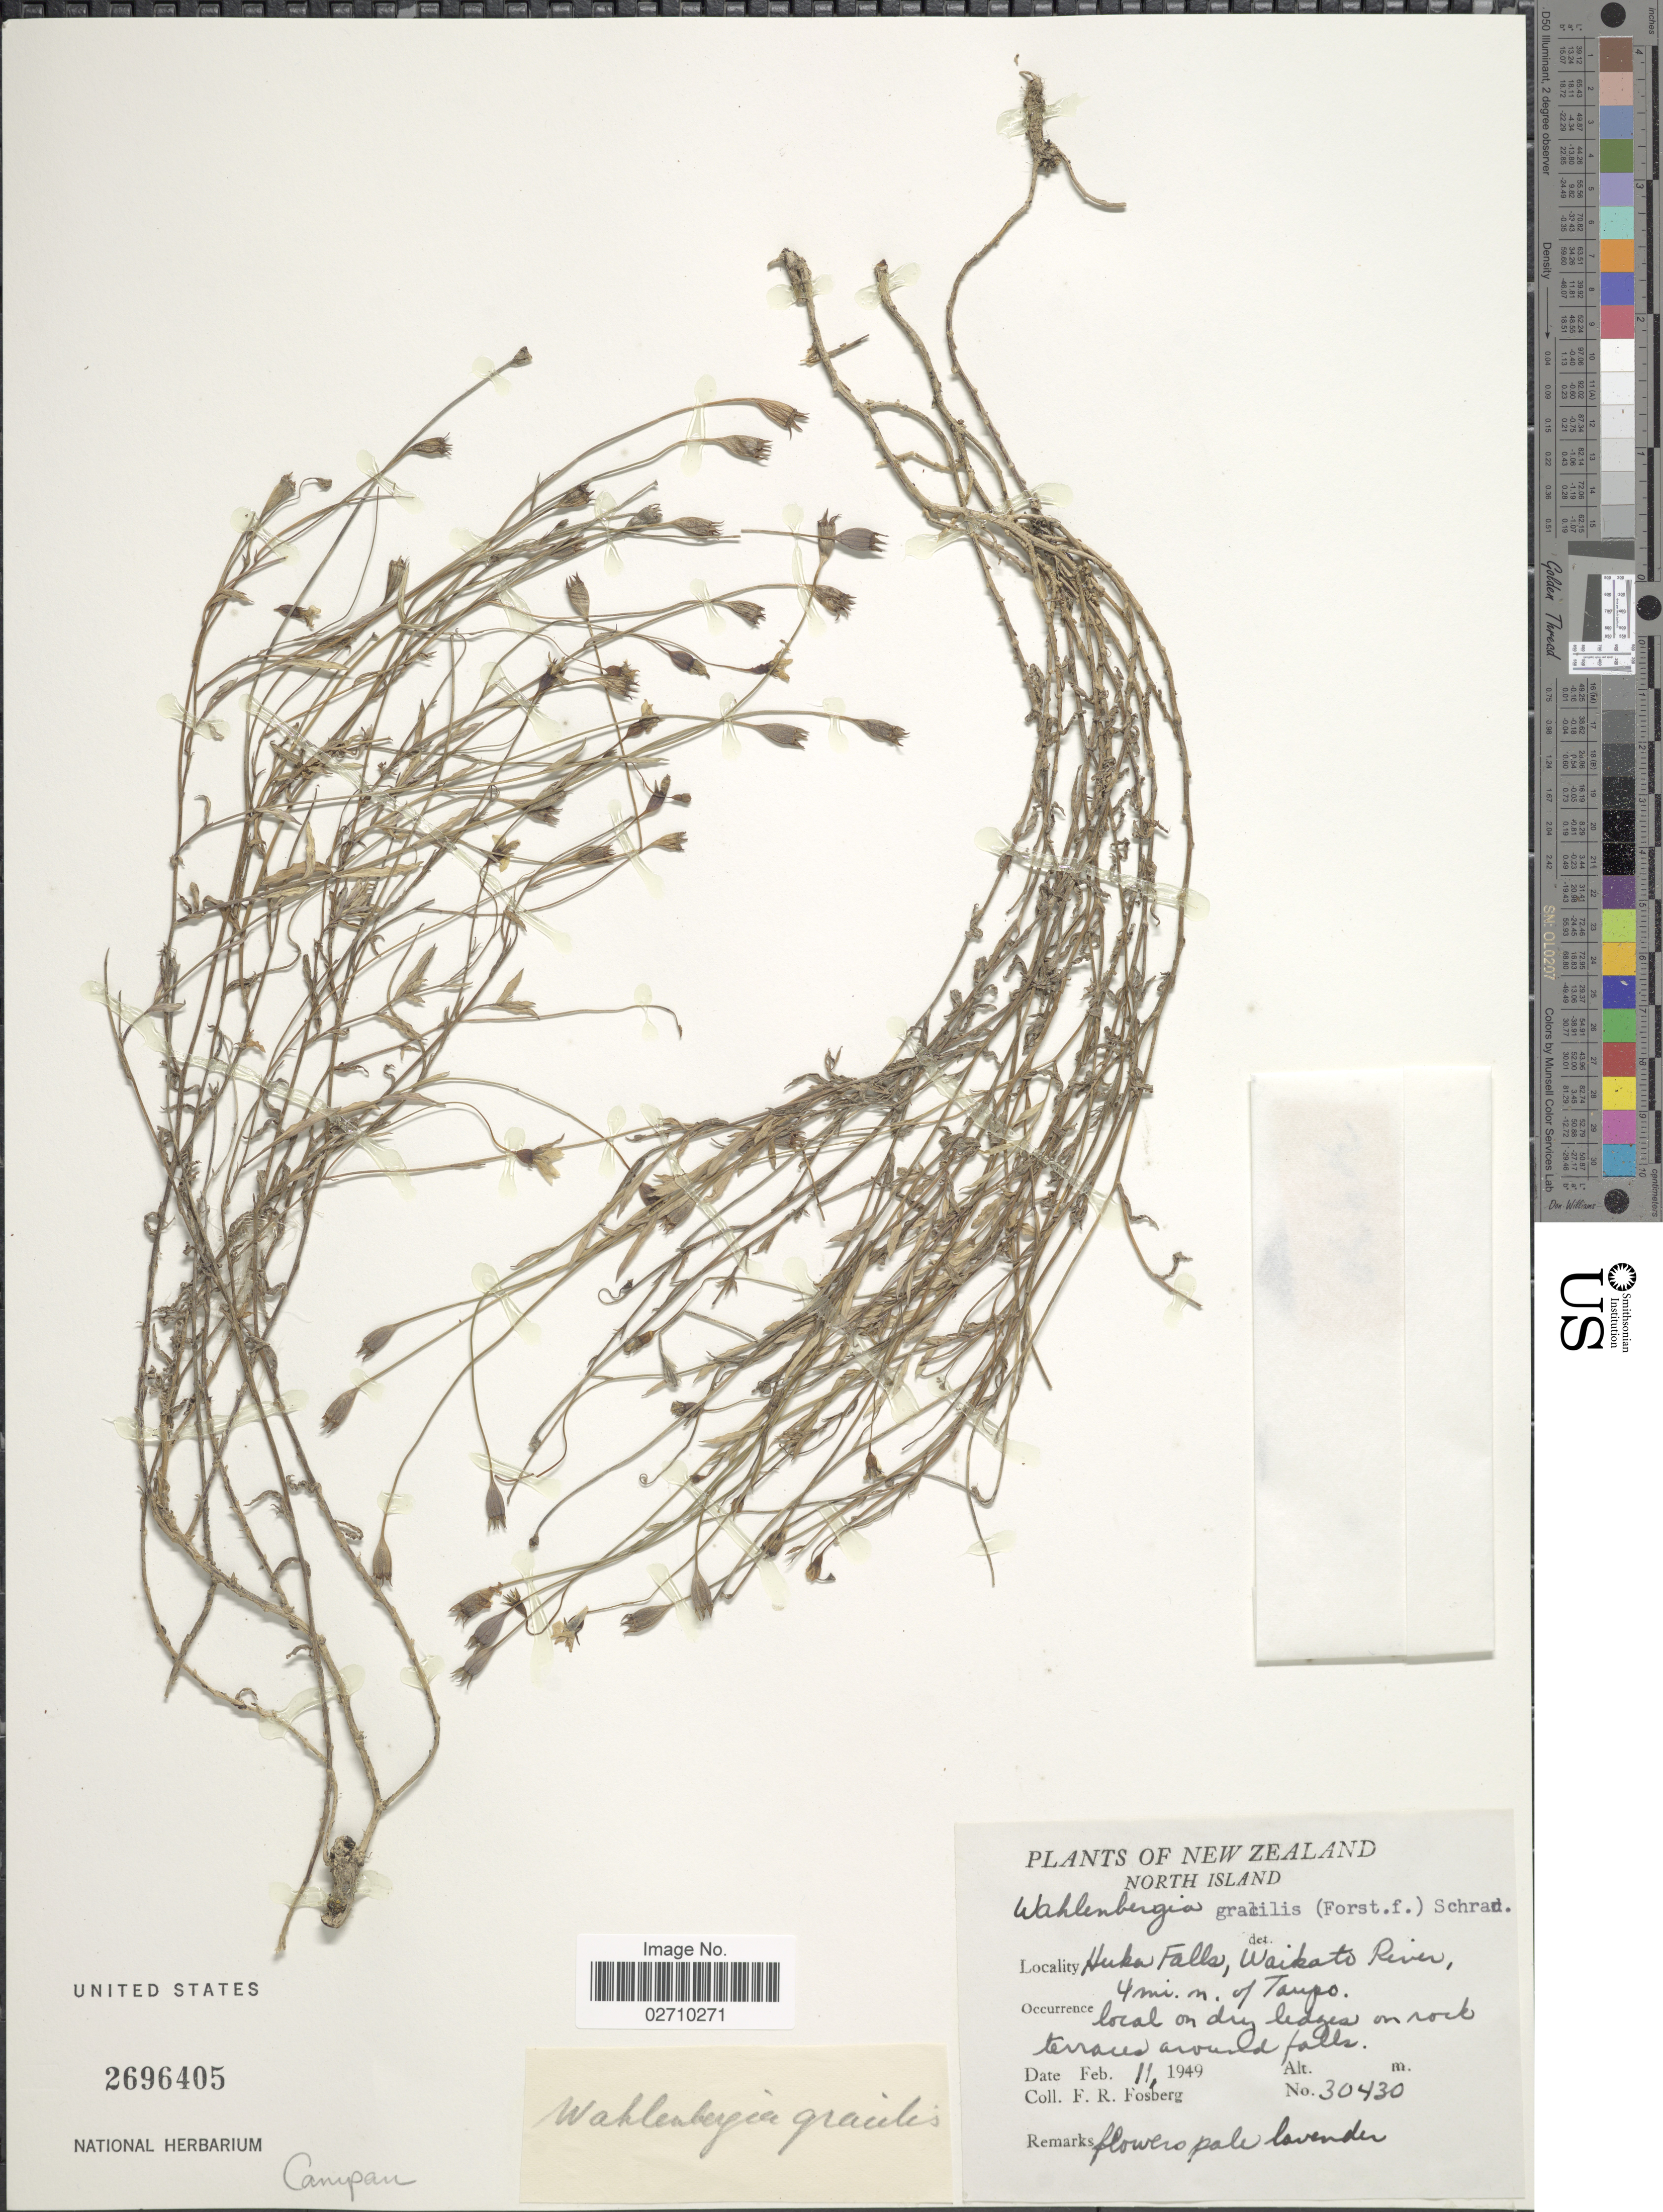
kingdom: Plantae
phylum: Tracheophyta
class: Magnoliopsida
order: Asterales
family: Campanulaceae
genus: Wahlenbergia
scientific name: Wahlenbergia gracilis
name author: A. DC.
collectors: F. R. Fosberg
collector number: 30430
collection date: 1949-02-11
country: New Zealand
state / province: Waikato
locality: North Island. Huka Falls, Waikato River, 4 mi. n. of Taupo.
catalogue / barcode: US 2696405